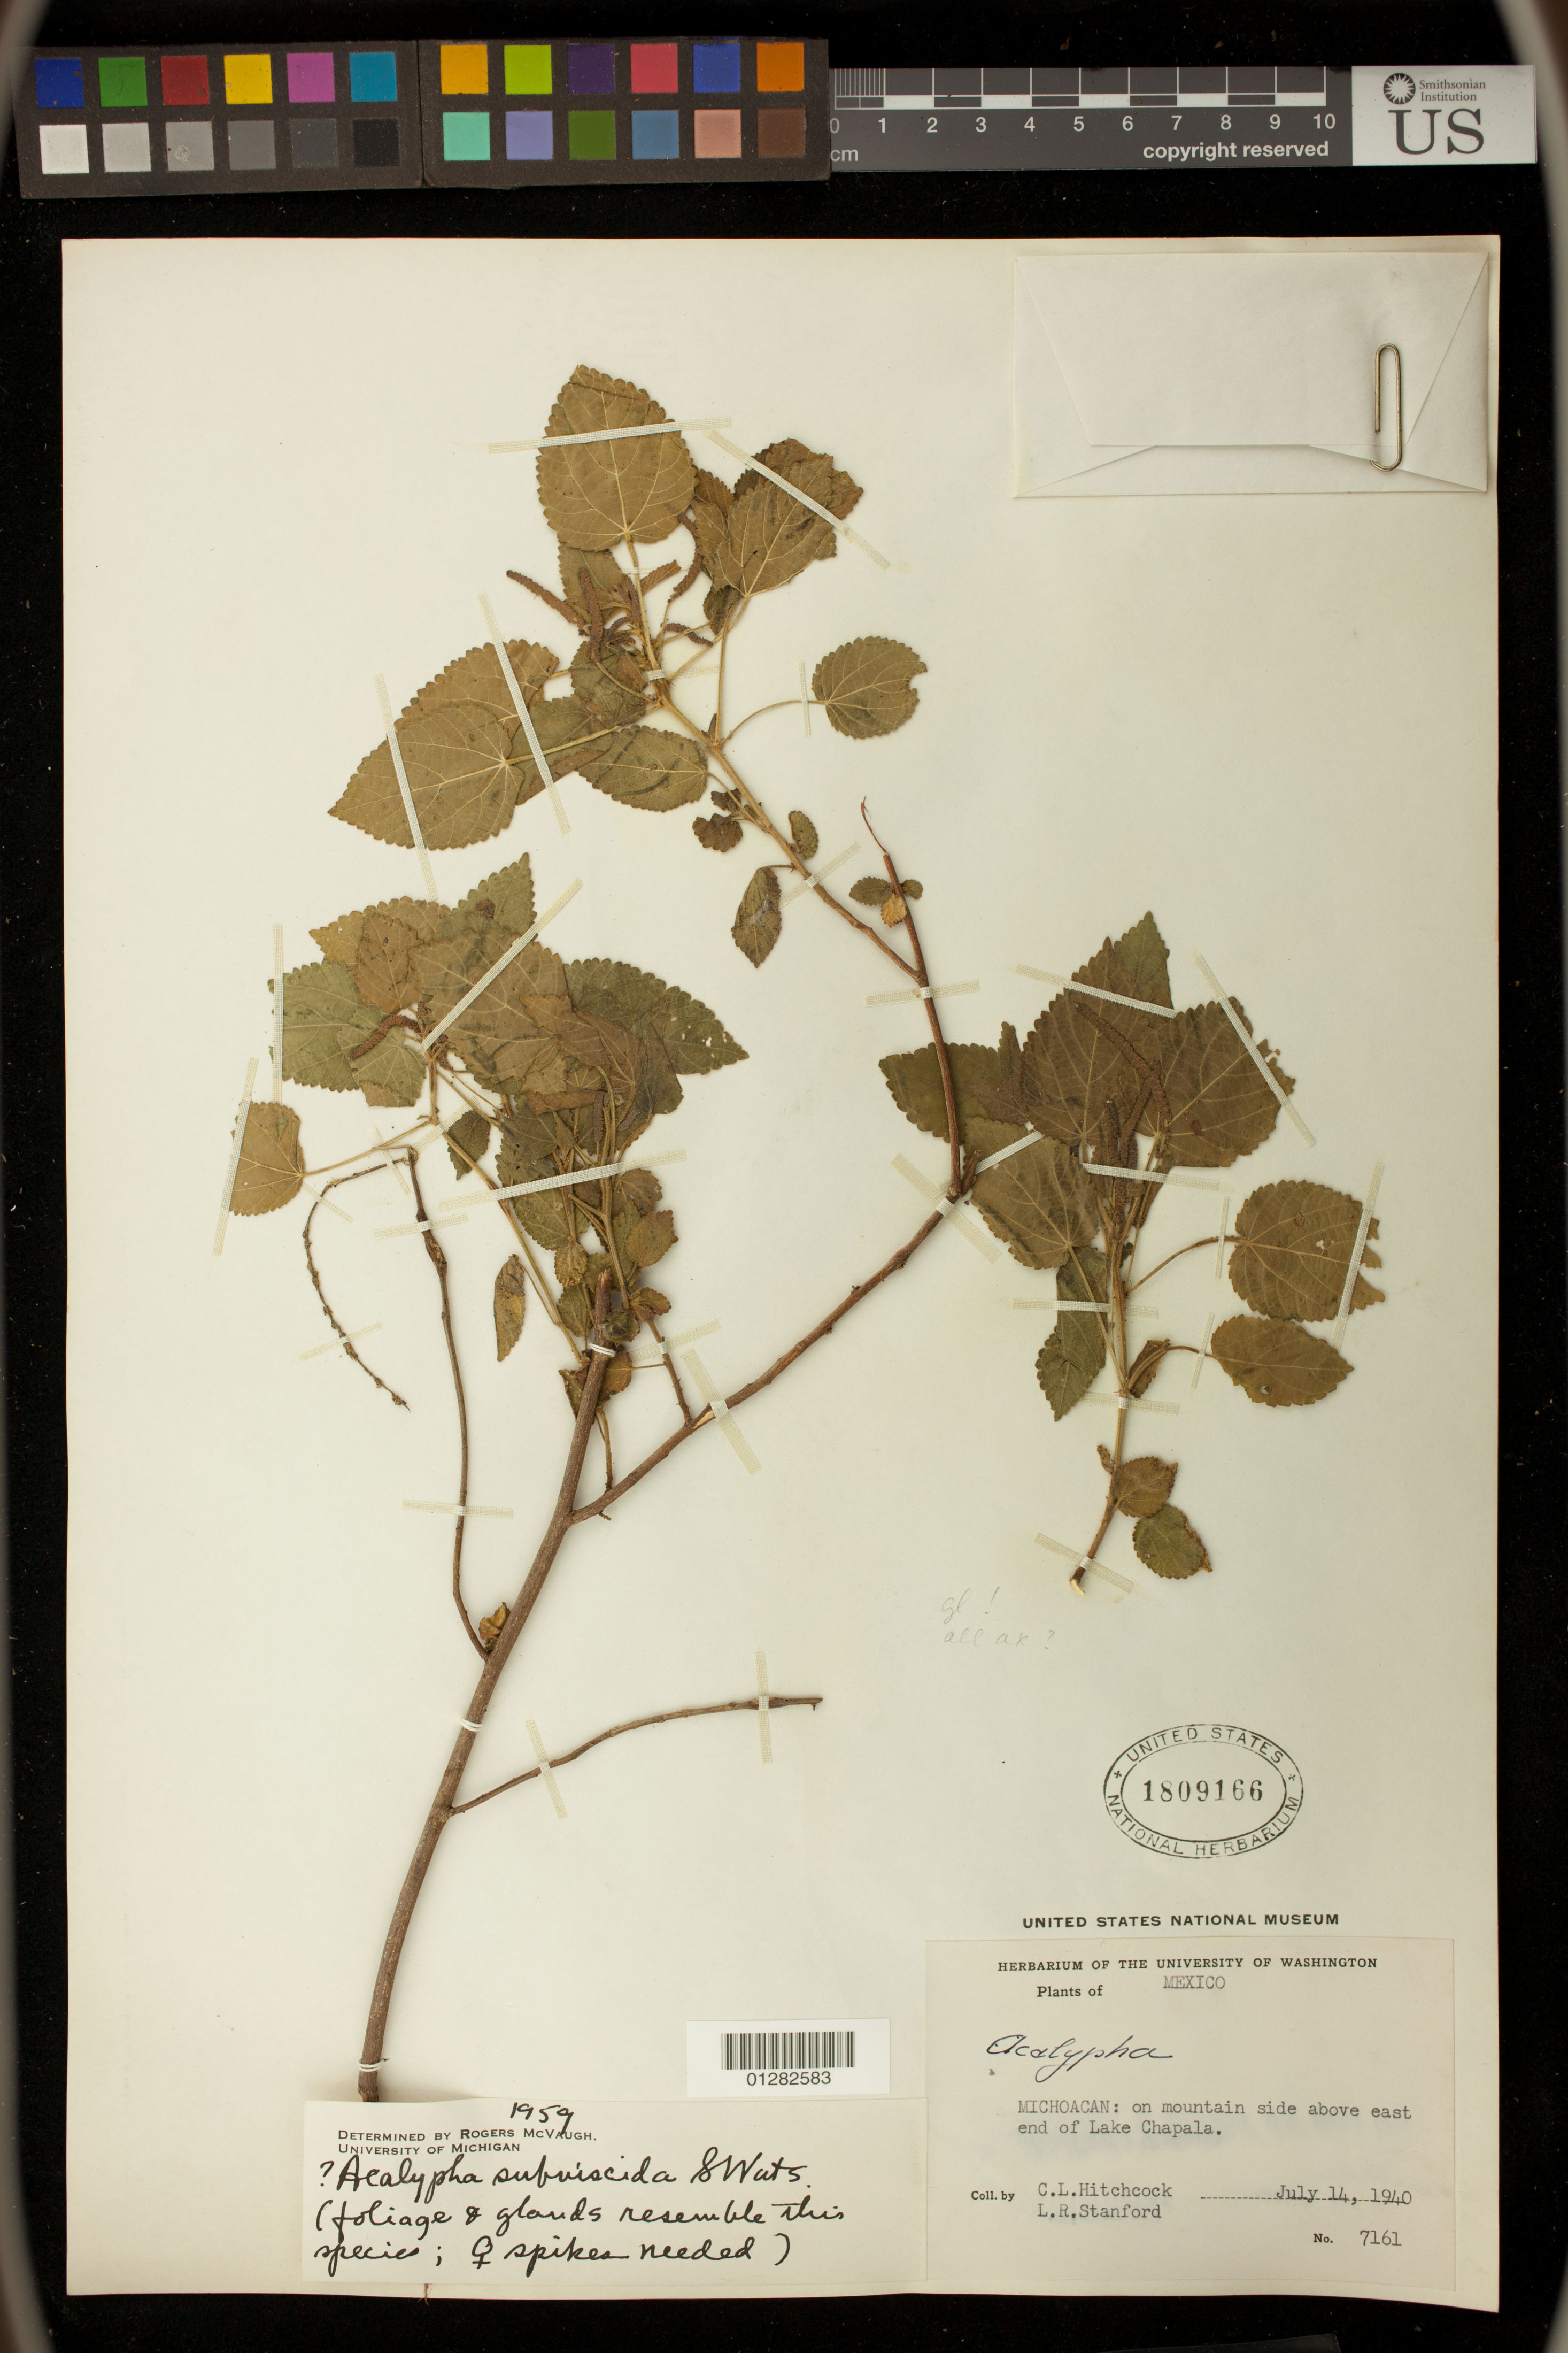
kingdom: Plantae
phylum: Tracheophyta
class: Magnoliopsida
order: Malpighiales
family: Euphorbiaceae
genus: Acalypha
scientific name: Acalypha subviscida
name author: S. Watson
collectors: C. L. Hitchcock & L. R. Stanford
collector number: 7161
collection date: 1940-07-14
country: Mexico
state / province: Michoacán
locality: Michoacan:on mountain side above east end of Lake Chapala.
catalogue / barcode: US 1809166